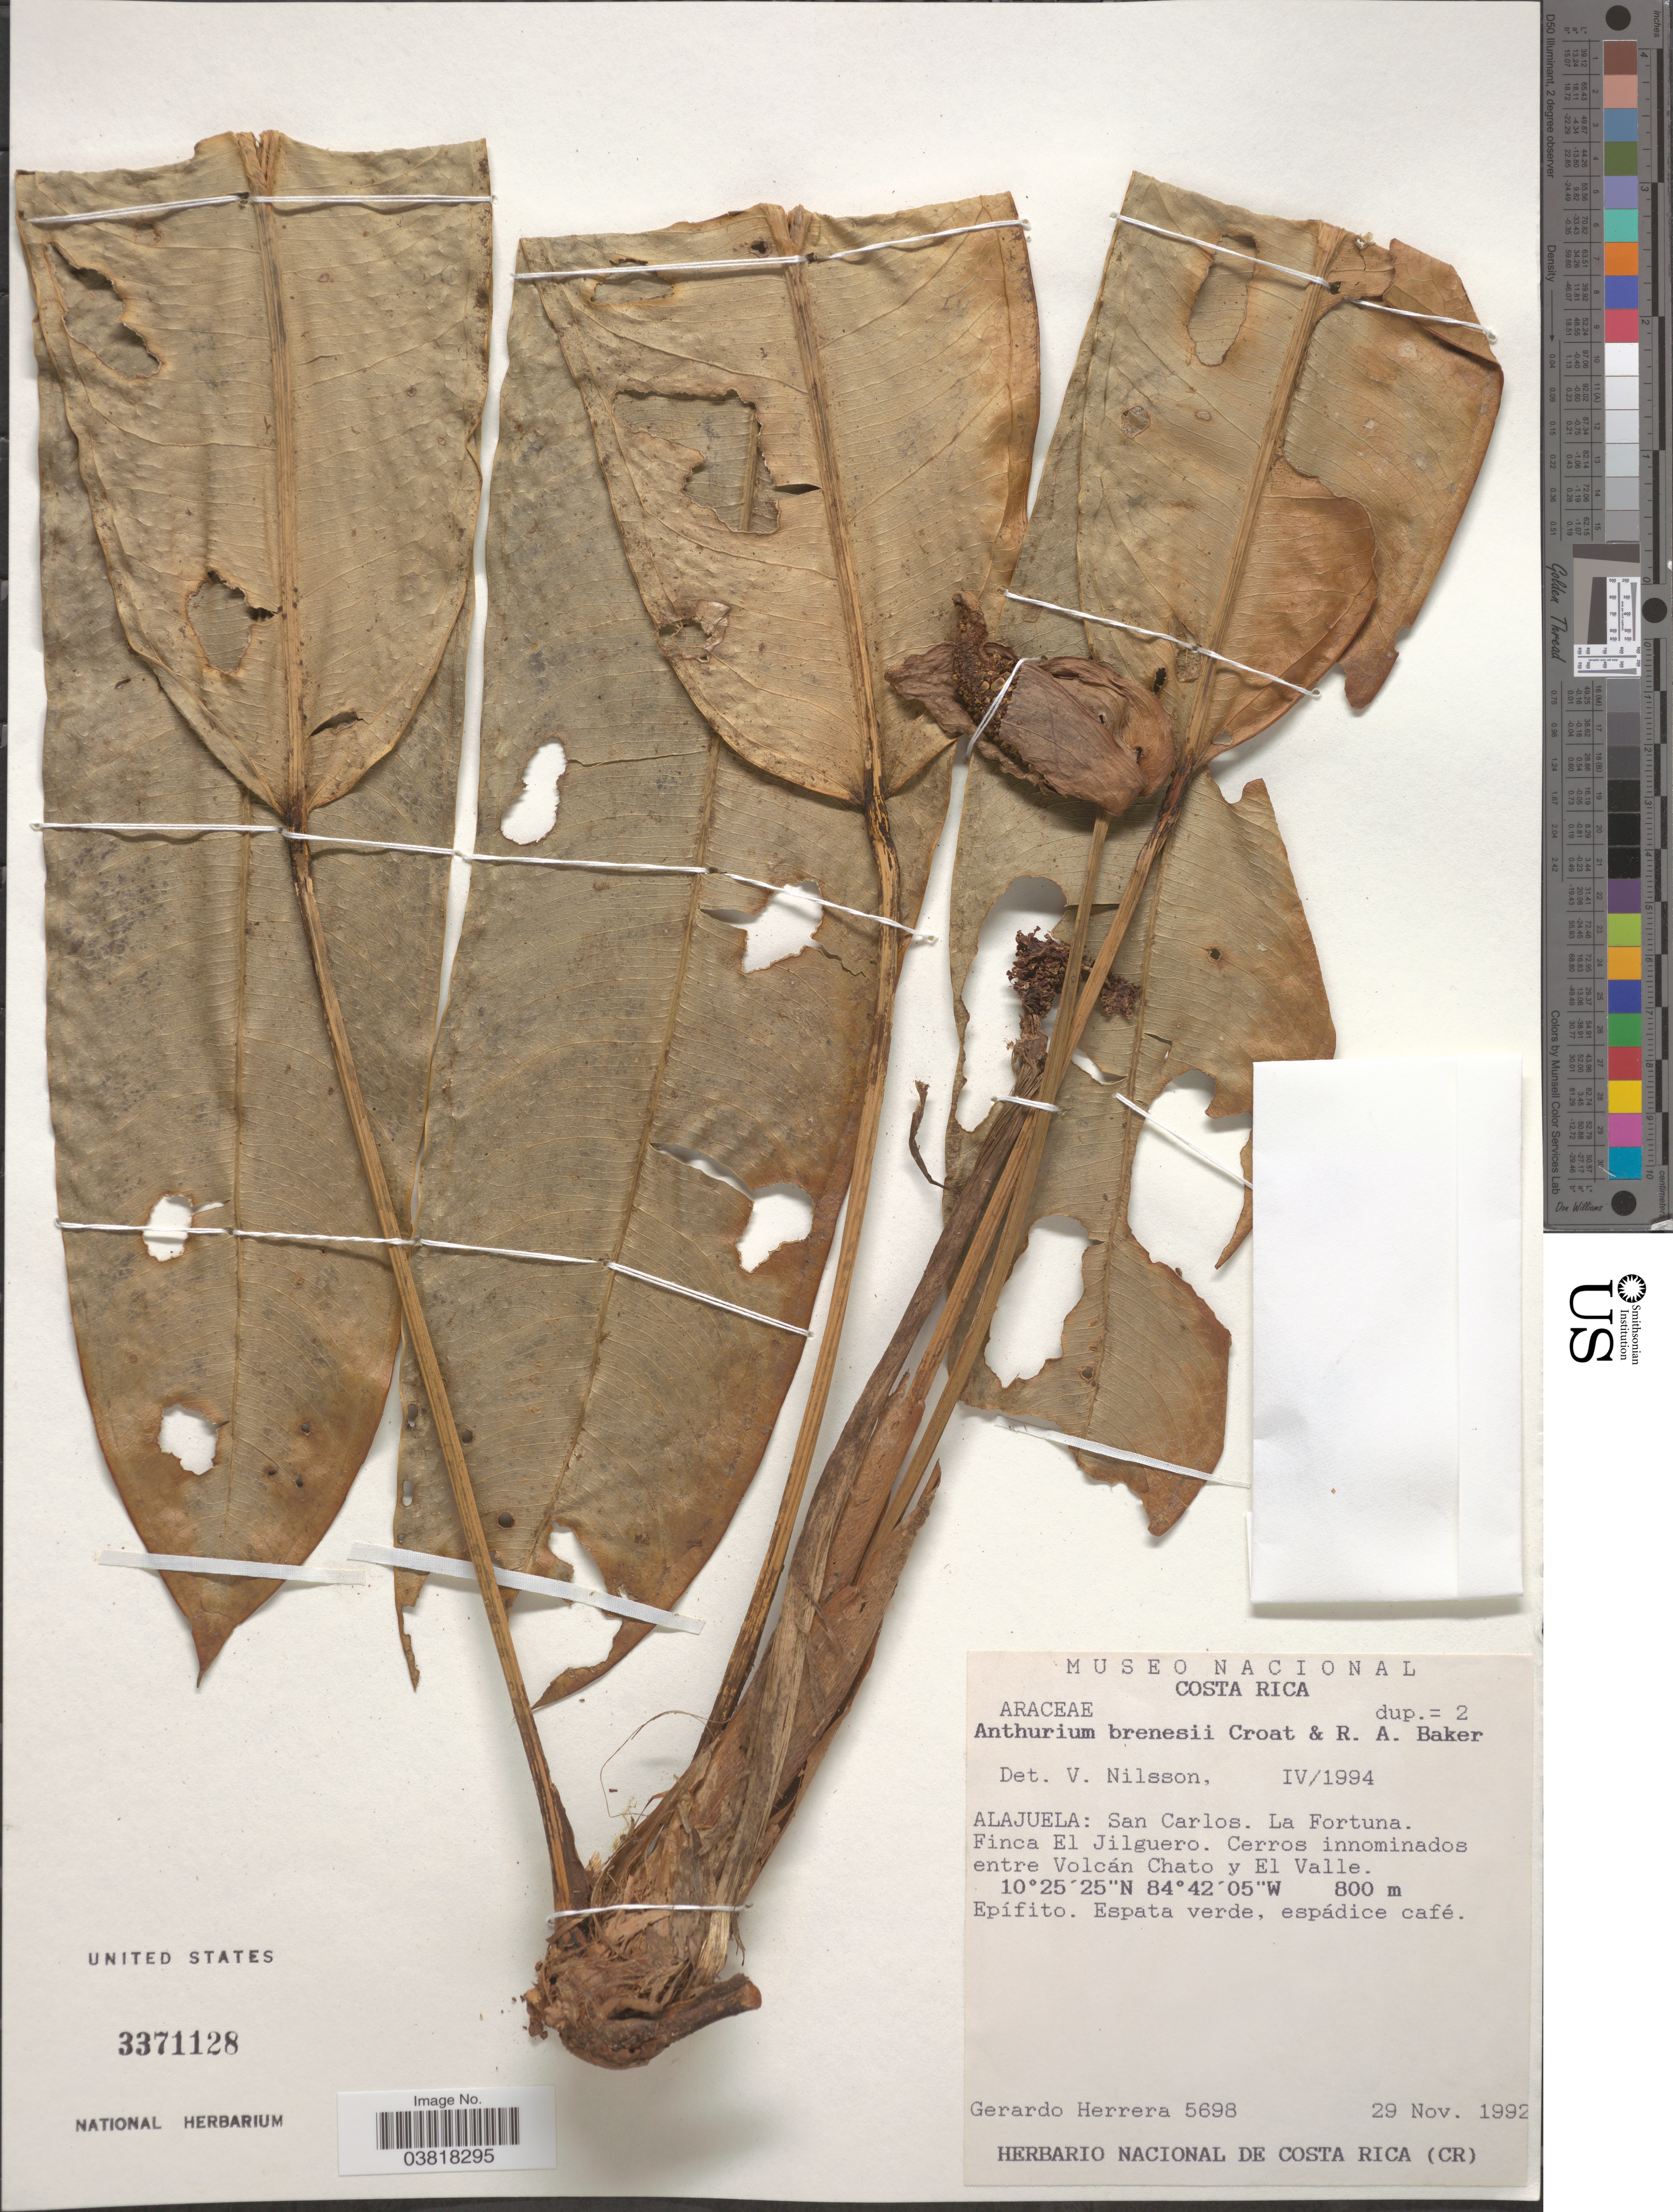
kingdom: Plantae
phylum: Tracheophyta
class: Liliopsida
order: Alismatales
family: Araceae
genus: Anthurium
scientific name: Anthurium brenesii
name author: Croat & R.A. Baker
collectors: G. Herrera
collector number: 5698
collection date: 1992-11-29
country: Costa Rica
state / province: Alajuela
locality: San Carlos. La Fortuna. Finca El Jilguero. Cerros innominados entre Volcán Chato y El Valle.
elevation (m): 800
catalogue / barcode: US 3371128